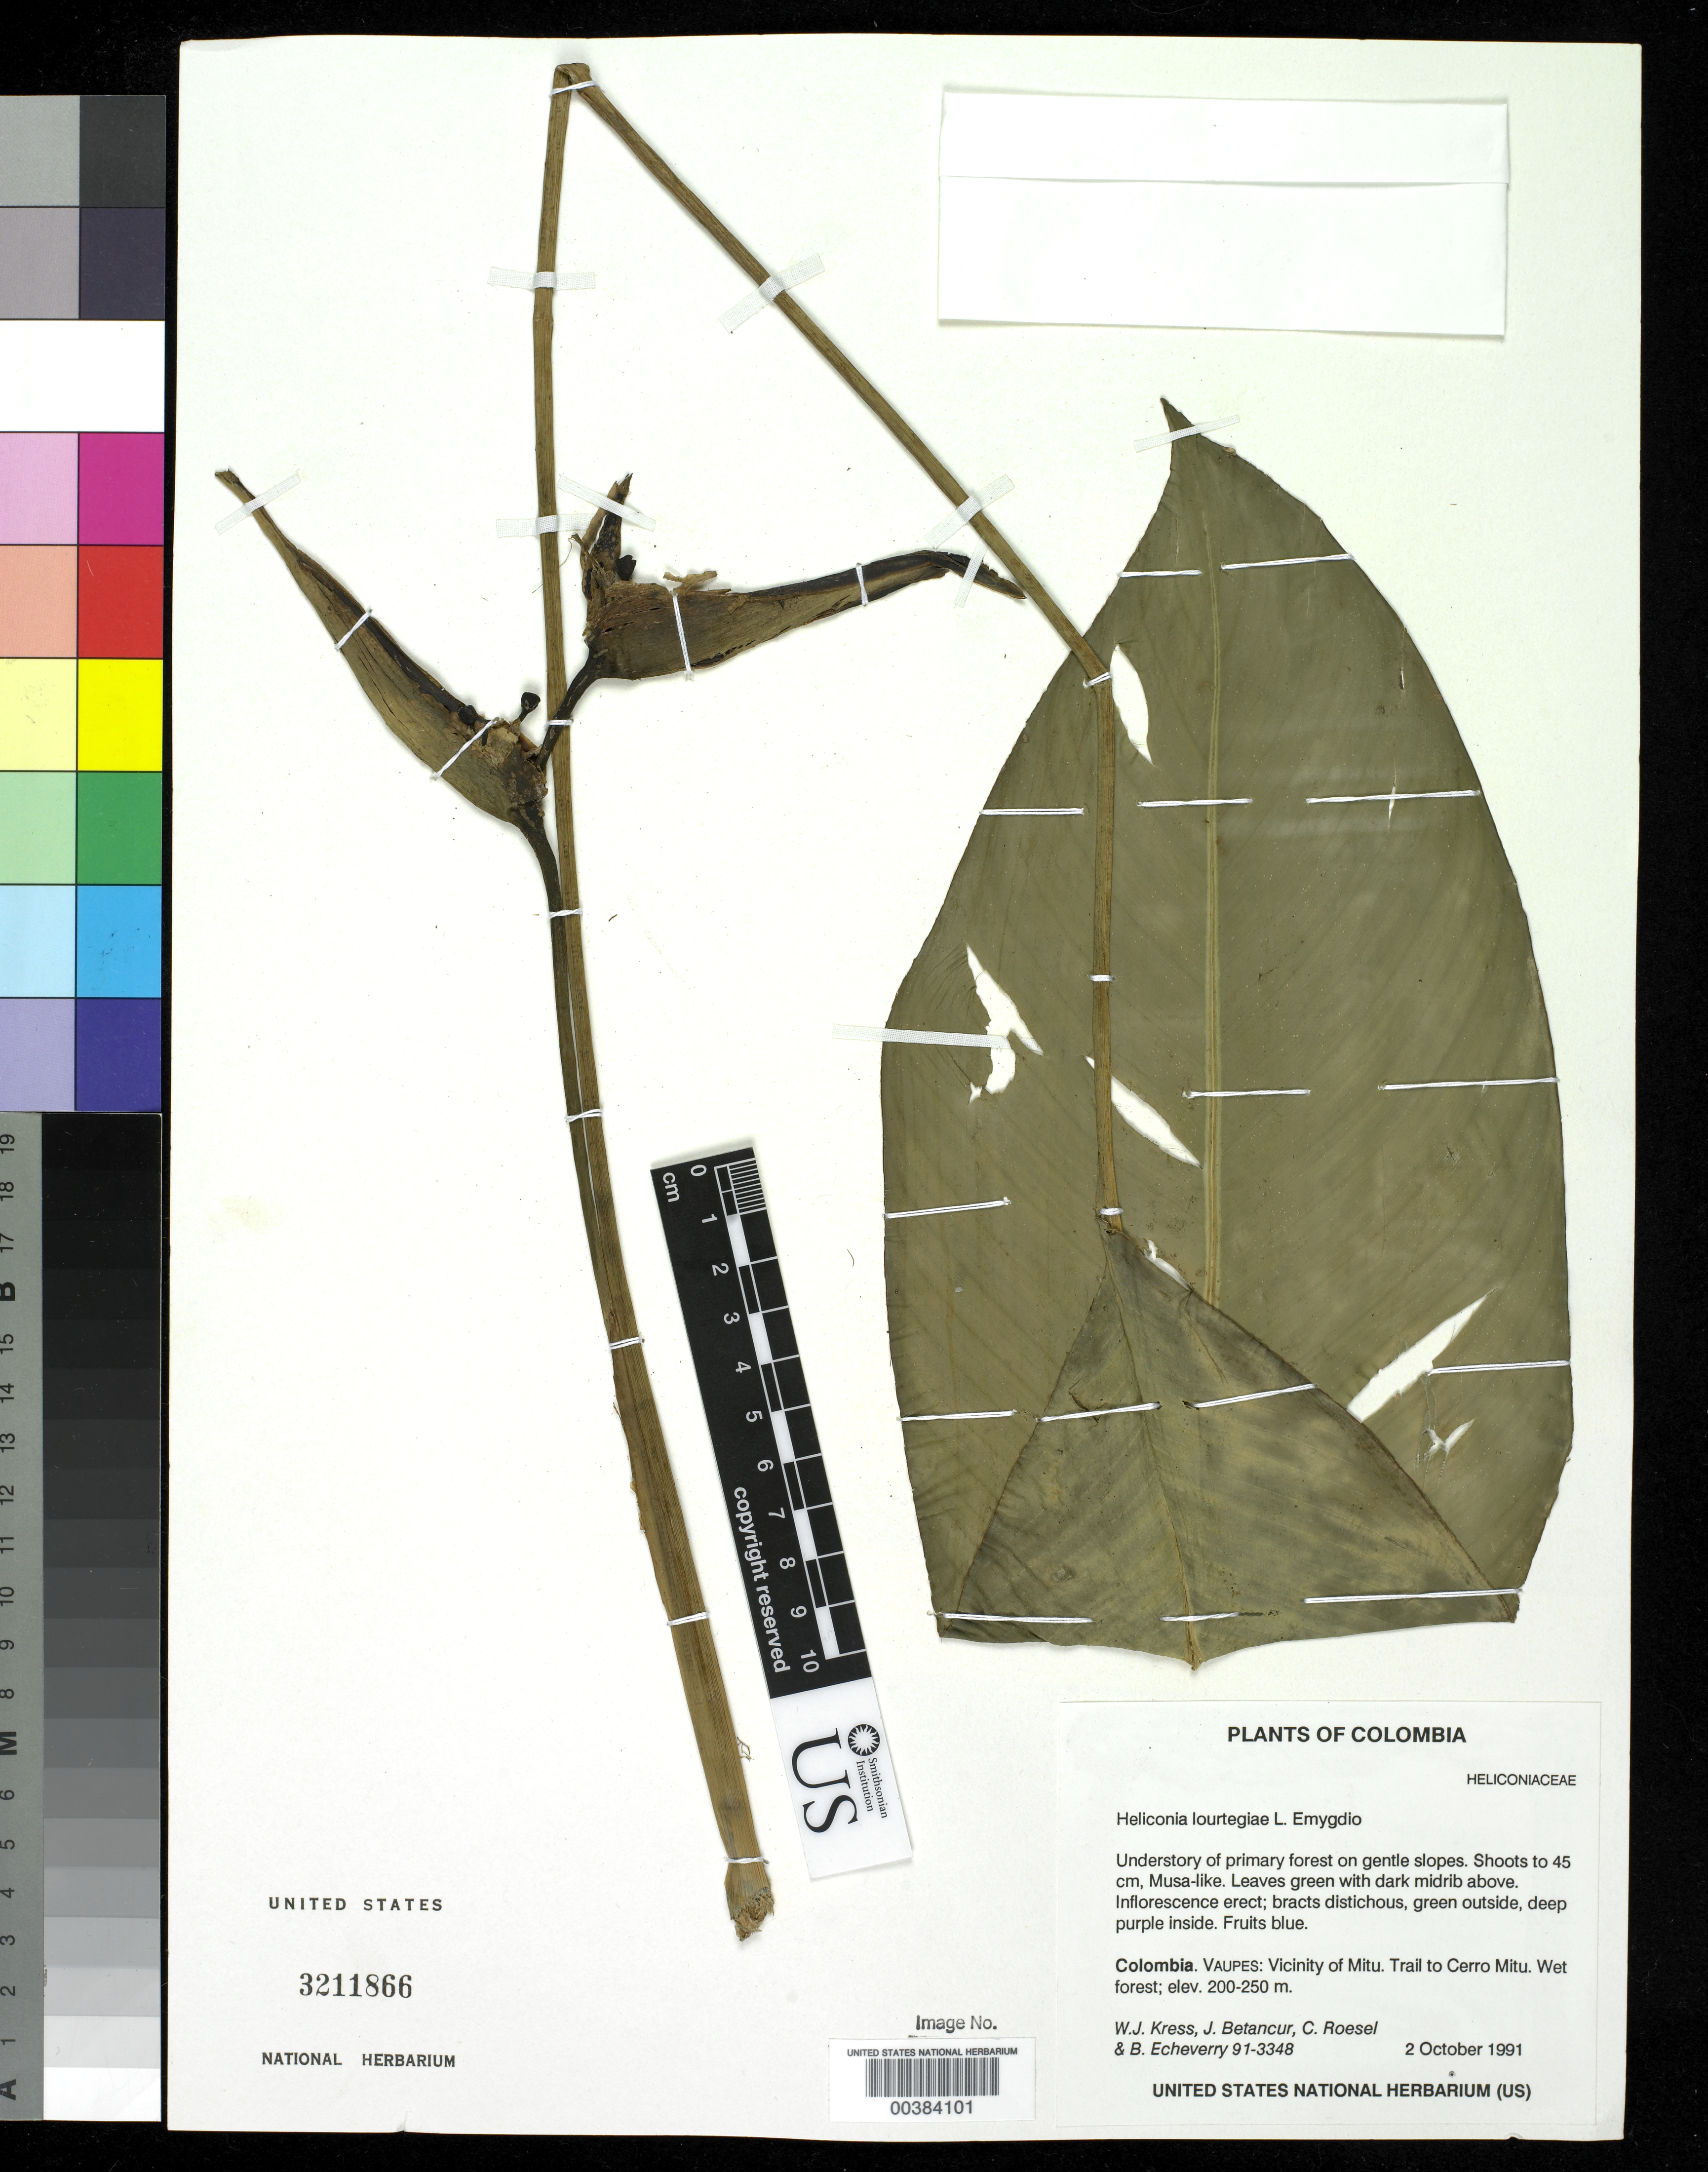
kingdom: Plantae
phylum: Tracheophyta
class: Liliopsida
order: Zingiberales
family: Heliconiaceae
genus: Heliconia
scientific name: Heliconia lourteigiae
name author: Emygdio & E. Santos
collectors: W. J. Kress, J. C. Betancur, C. S. Roesel & B. Echeverry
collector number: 91-3348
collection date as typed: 02 Oct 1991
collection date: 1991-10-02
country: Colombia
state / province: Vaupés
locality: Vicinity of Mitu, Trail to Cerro Mitu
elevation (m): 200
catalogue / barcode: US 3211866